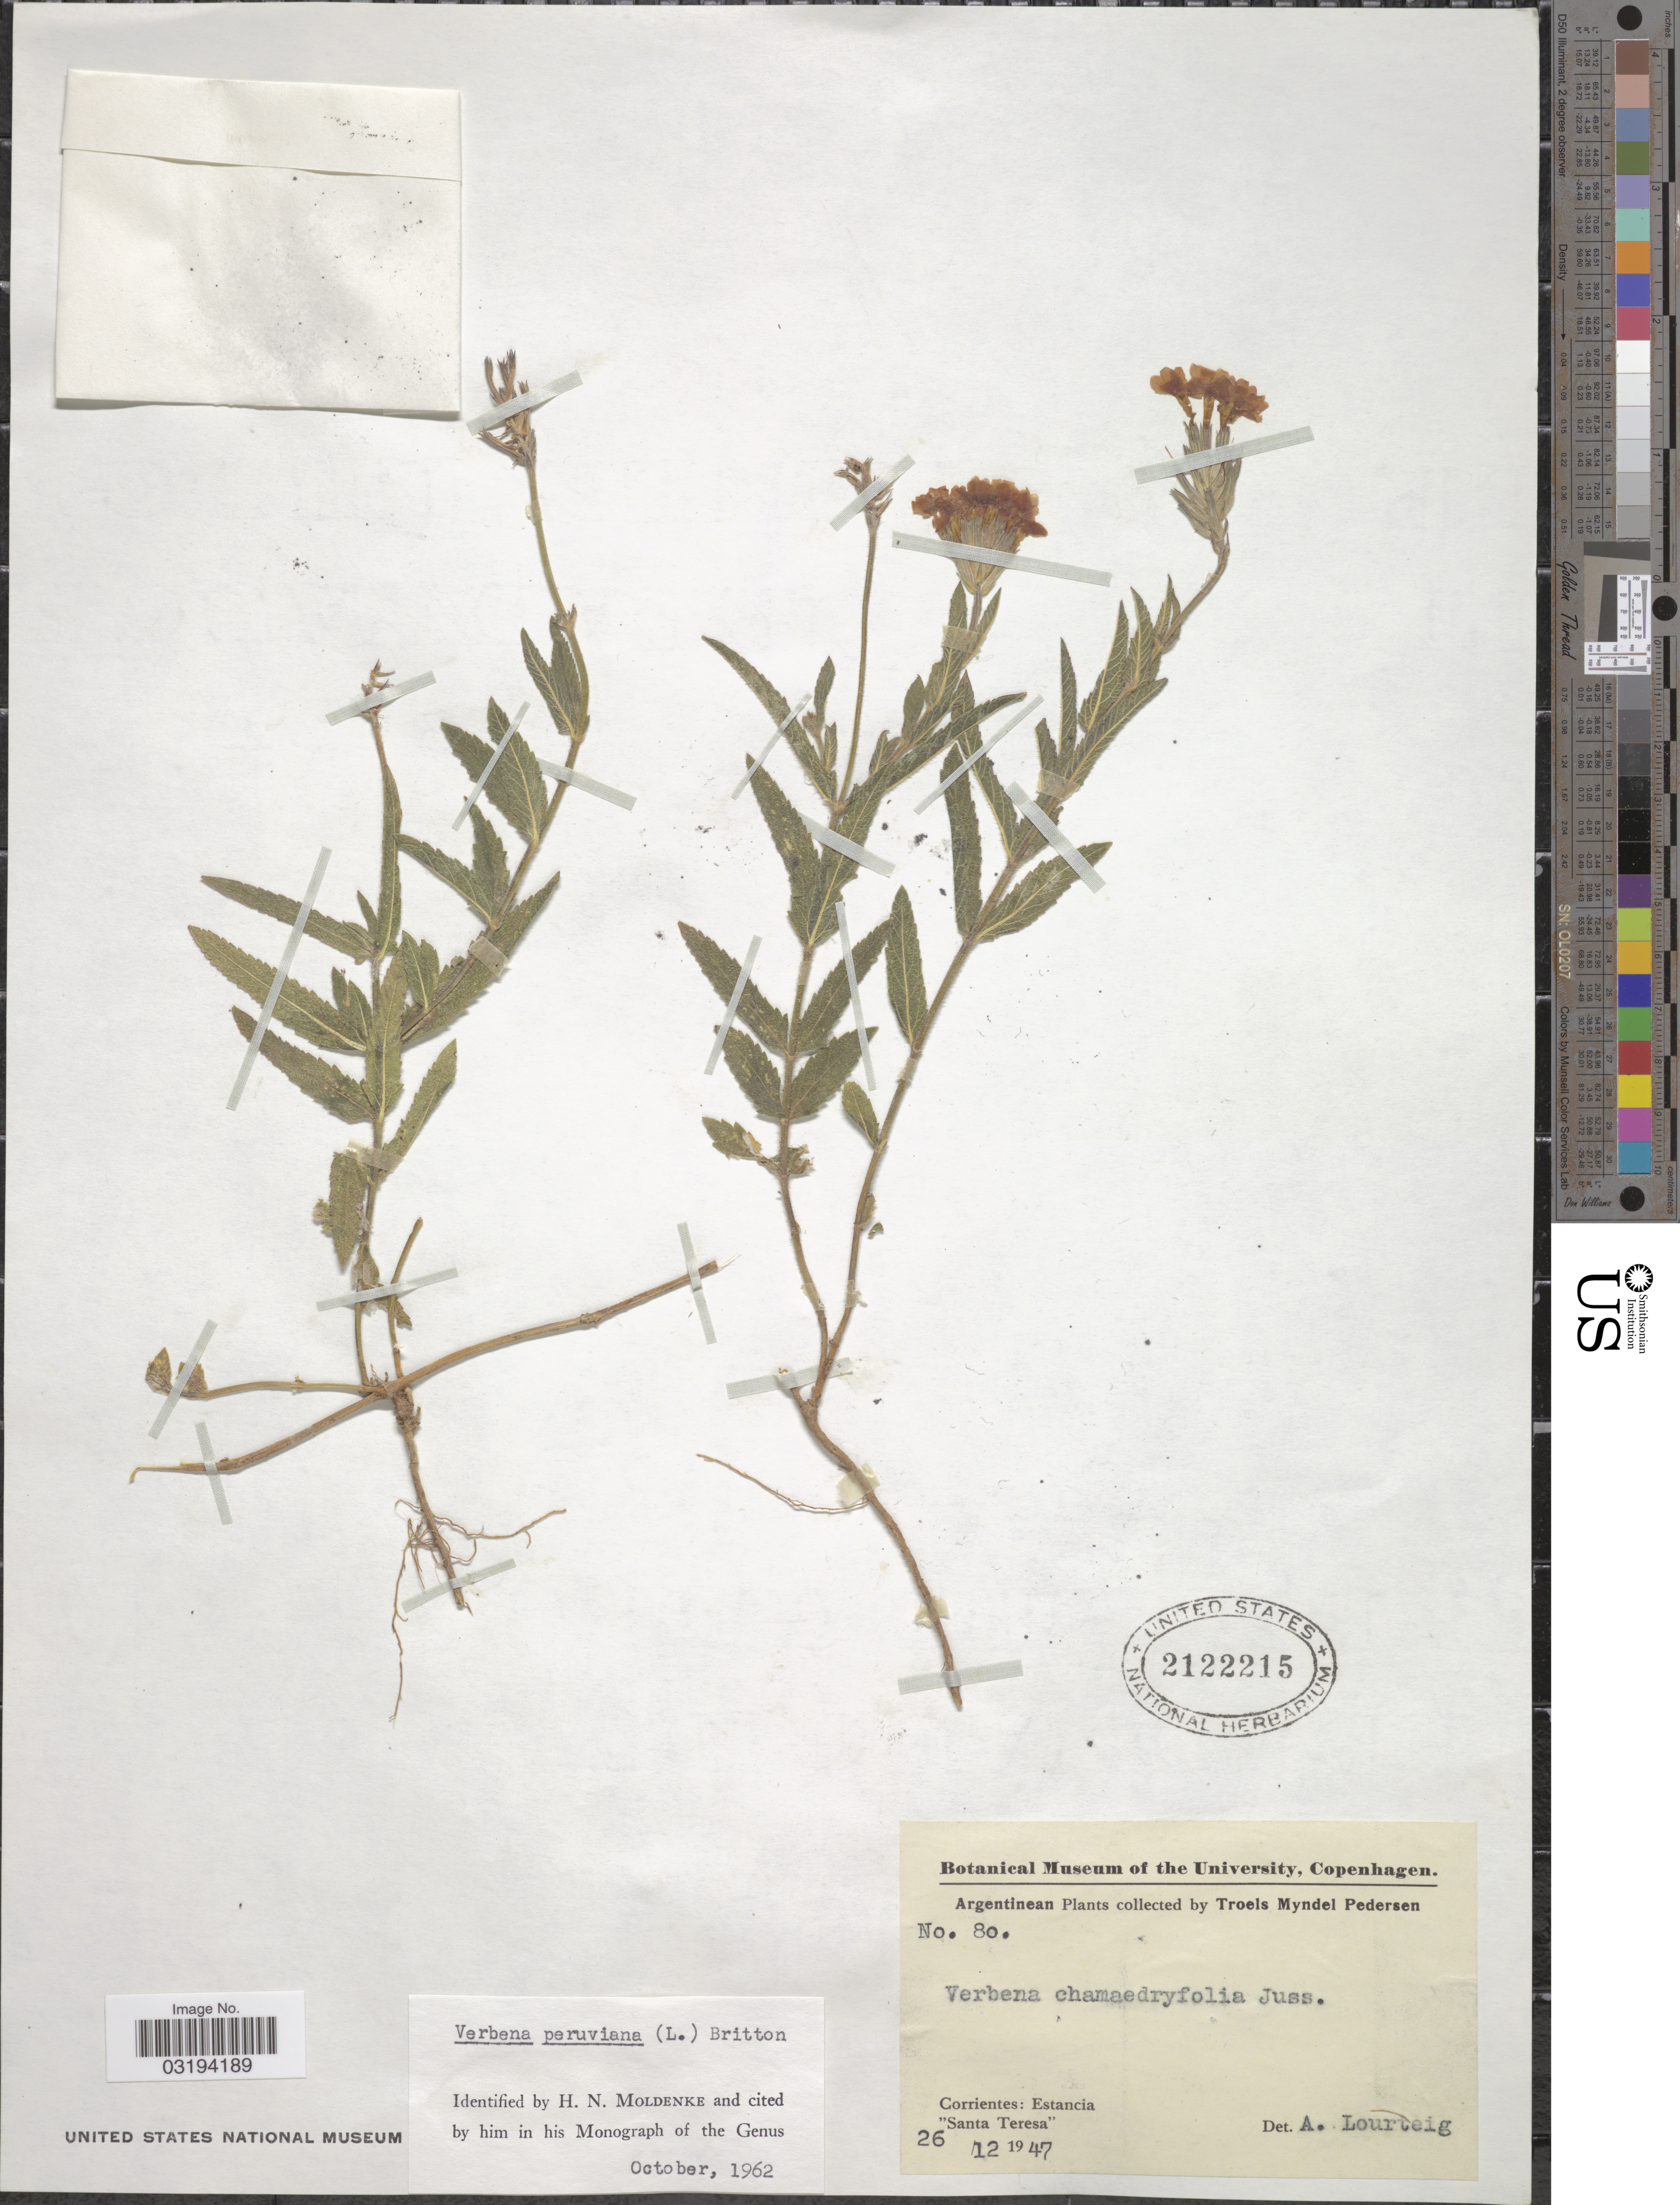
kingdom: Plantae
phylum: Tracheophyta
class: Magnoliopsida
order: Lamiales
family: Verbenaceae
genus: Verbena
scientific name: Verbena peruviana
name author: (L.) Britton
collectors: T. Pederson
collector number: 80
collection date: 1947-12-26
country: Argentina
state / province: Corrientes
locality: Corrientes: Estancia. "Santa Teresa".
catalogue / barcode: US 2122215